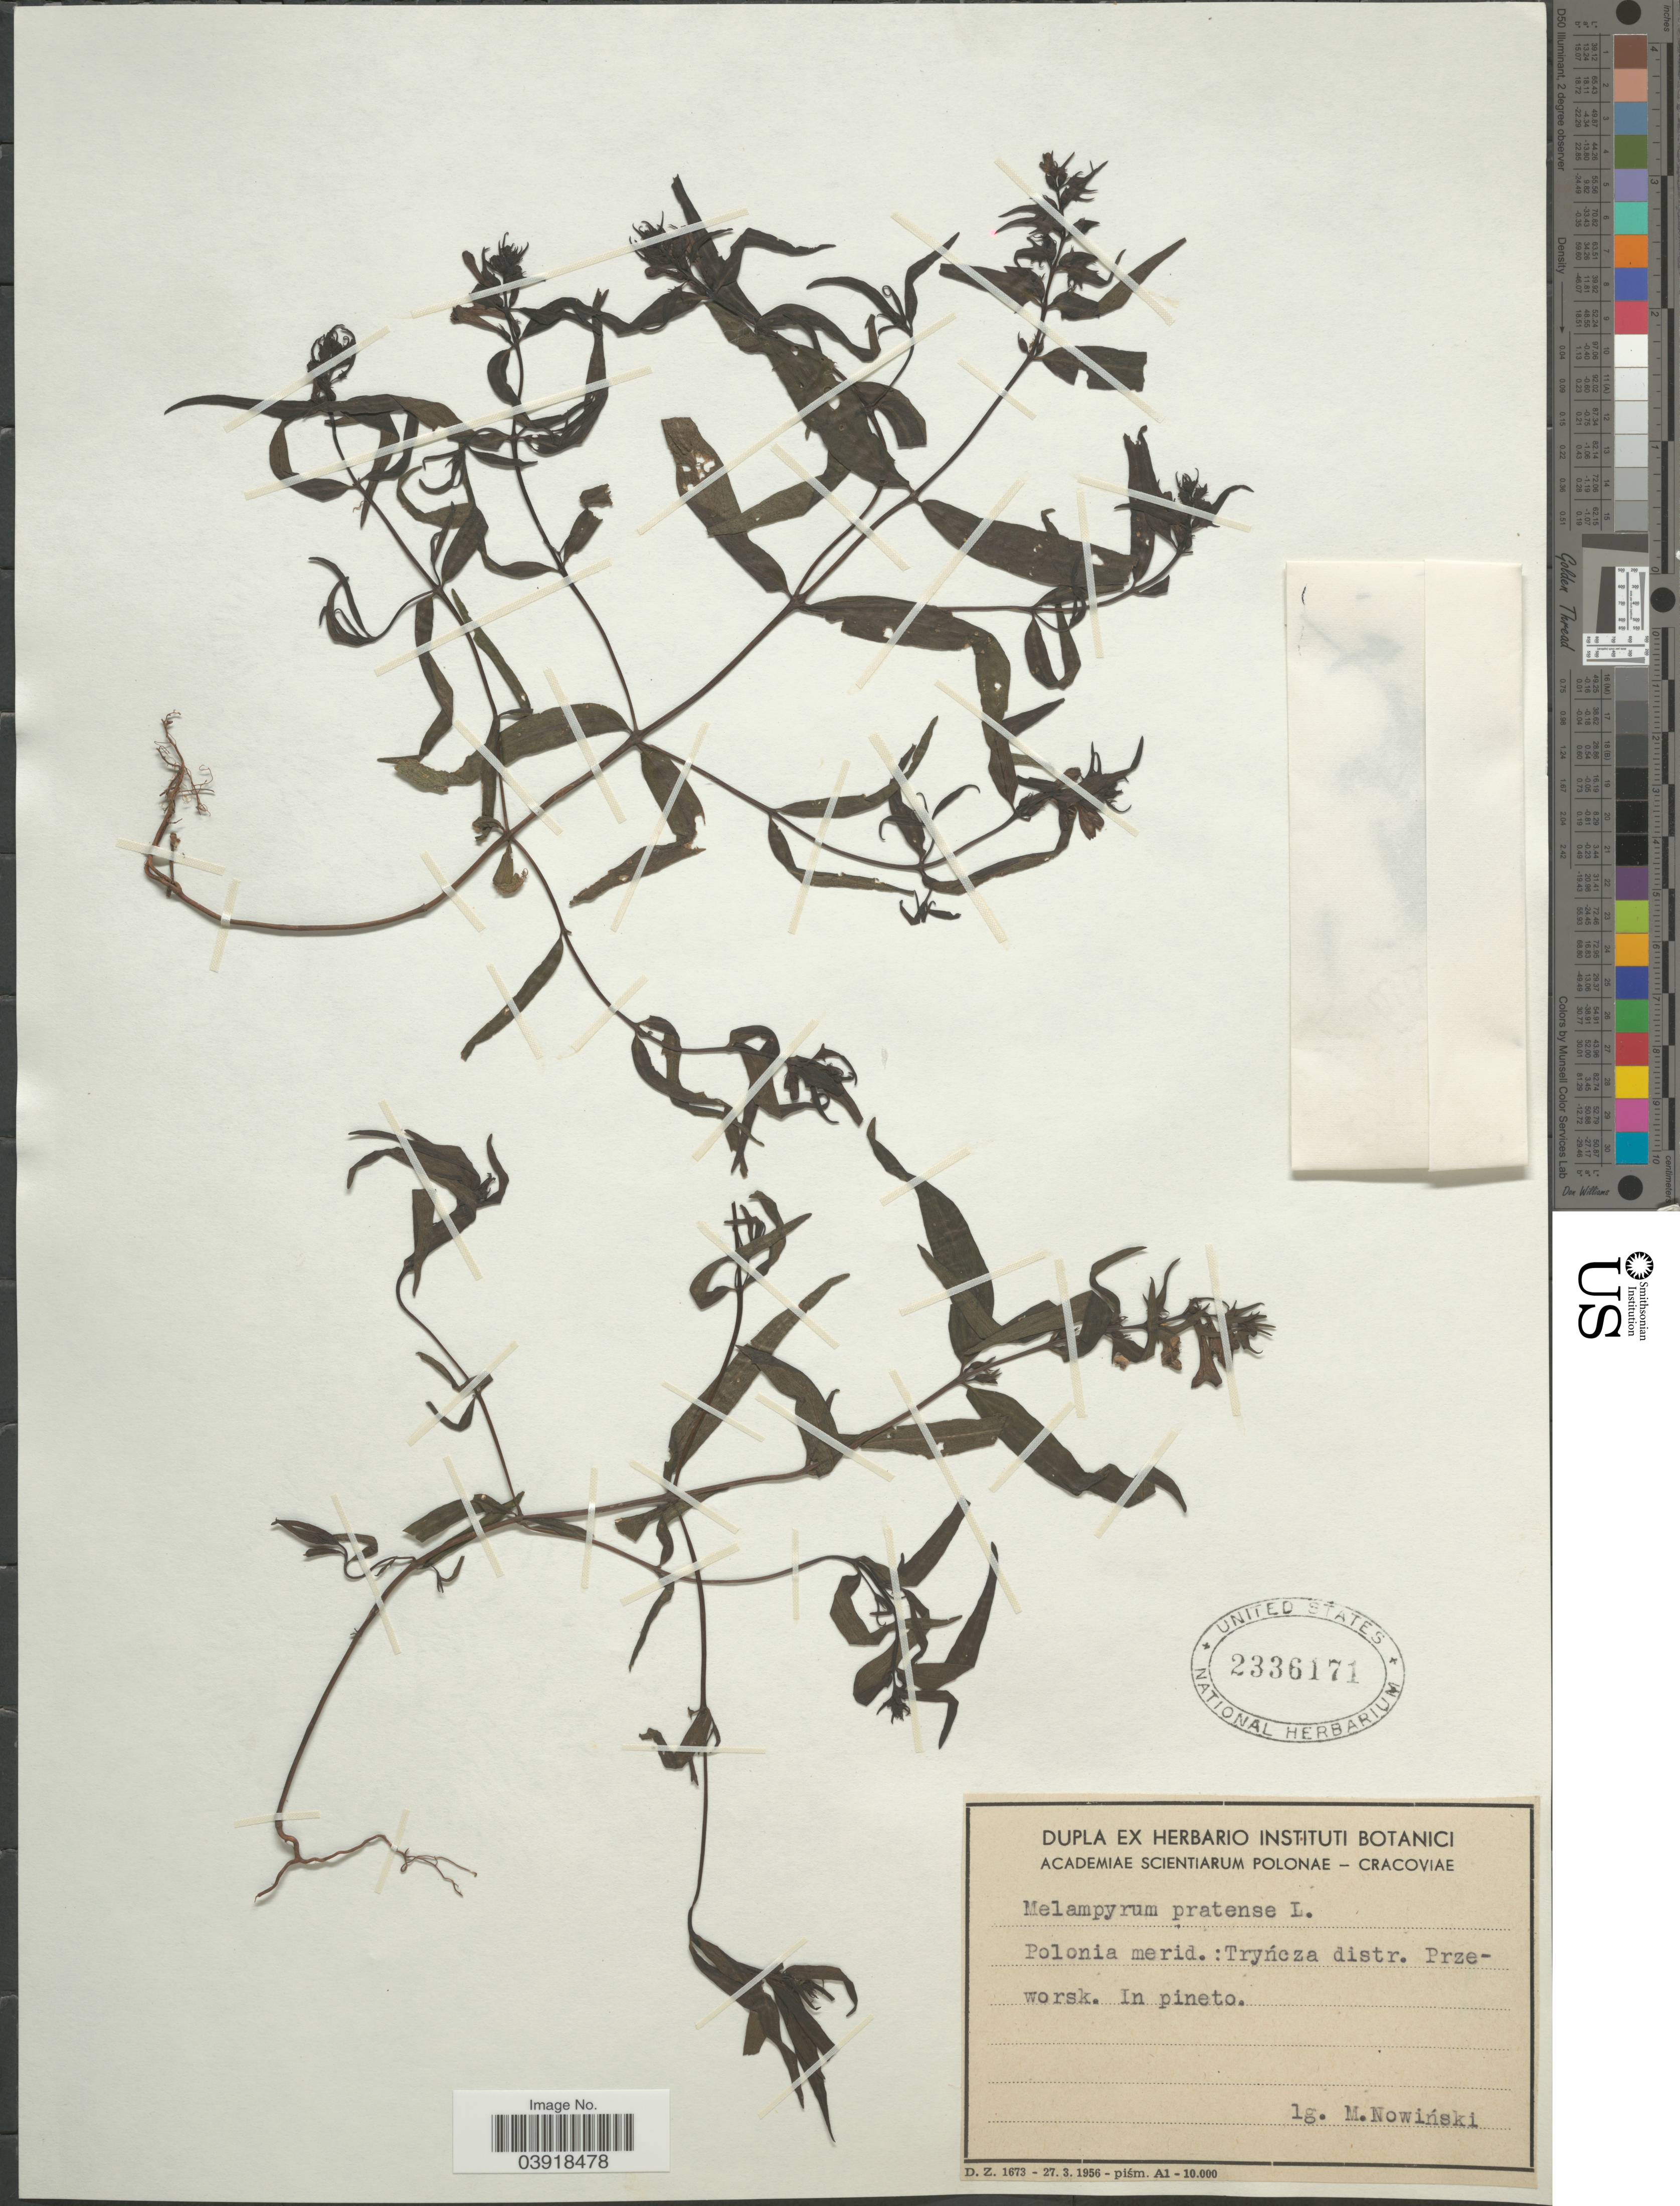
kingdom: Plantae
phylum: Tracheophyta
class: Magnoliopsida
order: Lamiales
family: Orobanchaceae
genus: Melampyrum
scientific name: Melampyrum pratense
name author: L.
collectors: M. Nowinski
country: Poland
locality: Polonia merid.: Tryńcza distr. Przeworsk. In pineto.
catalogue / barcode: US 2336171